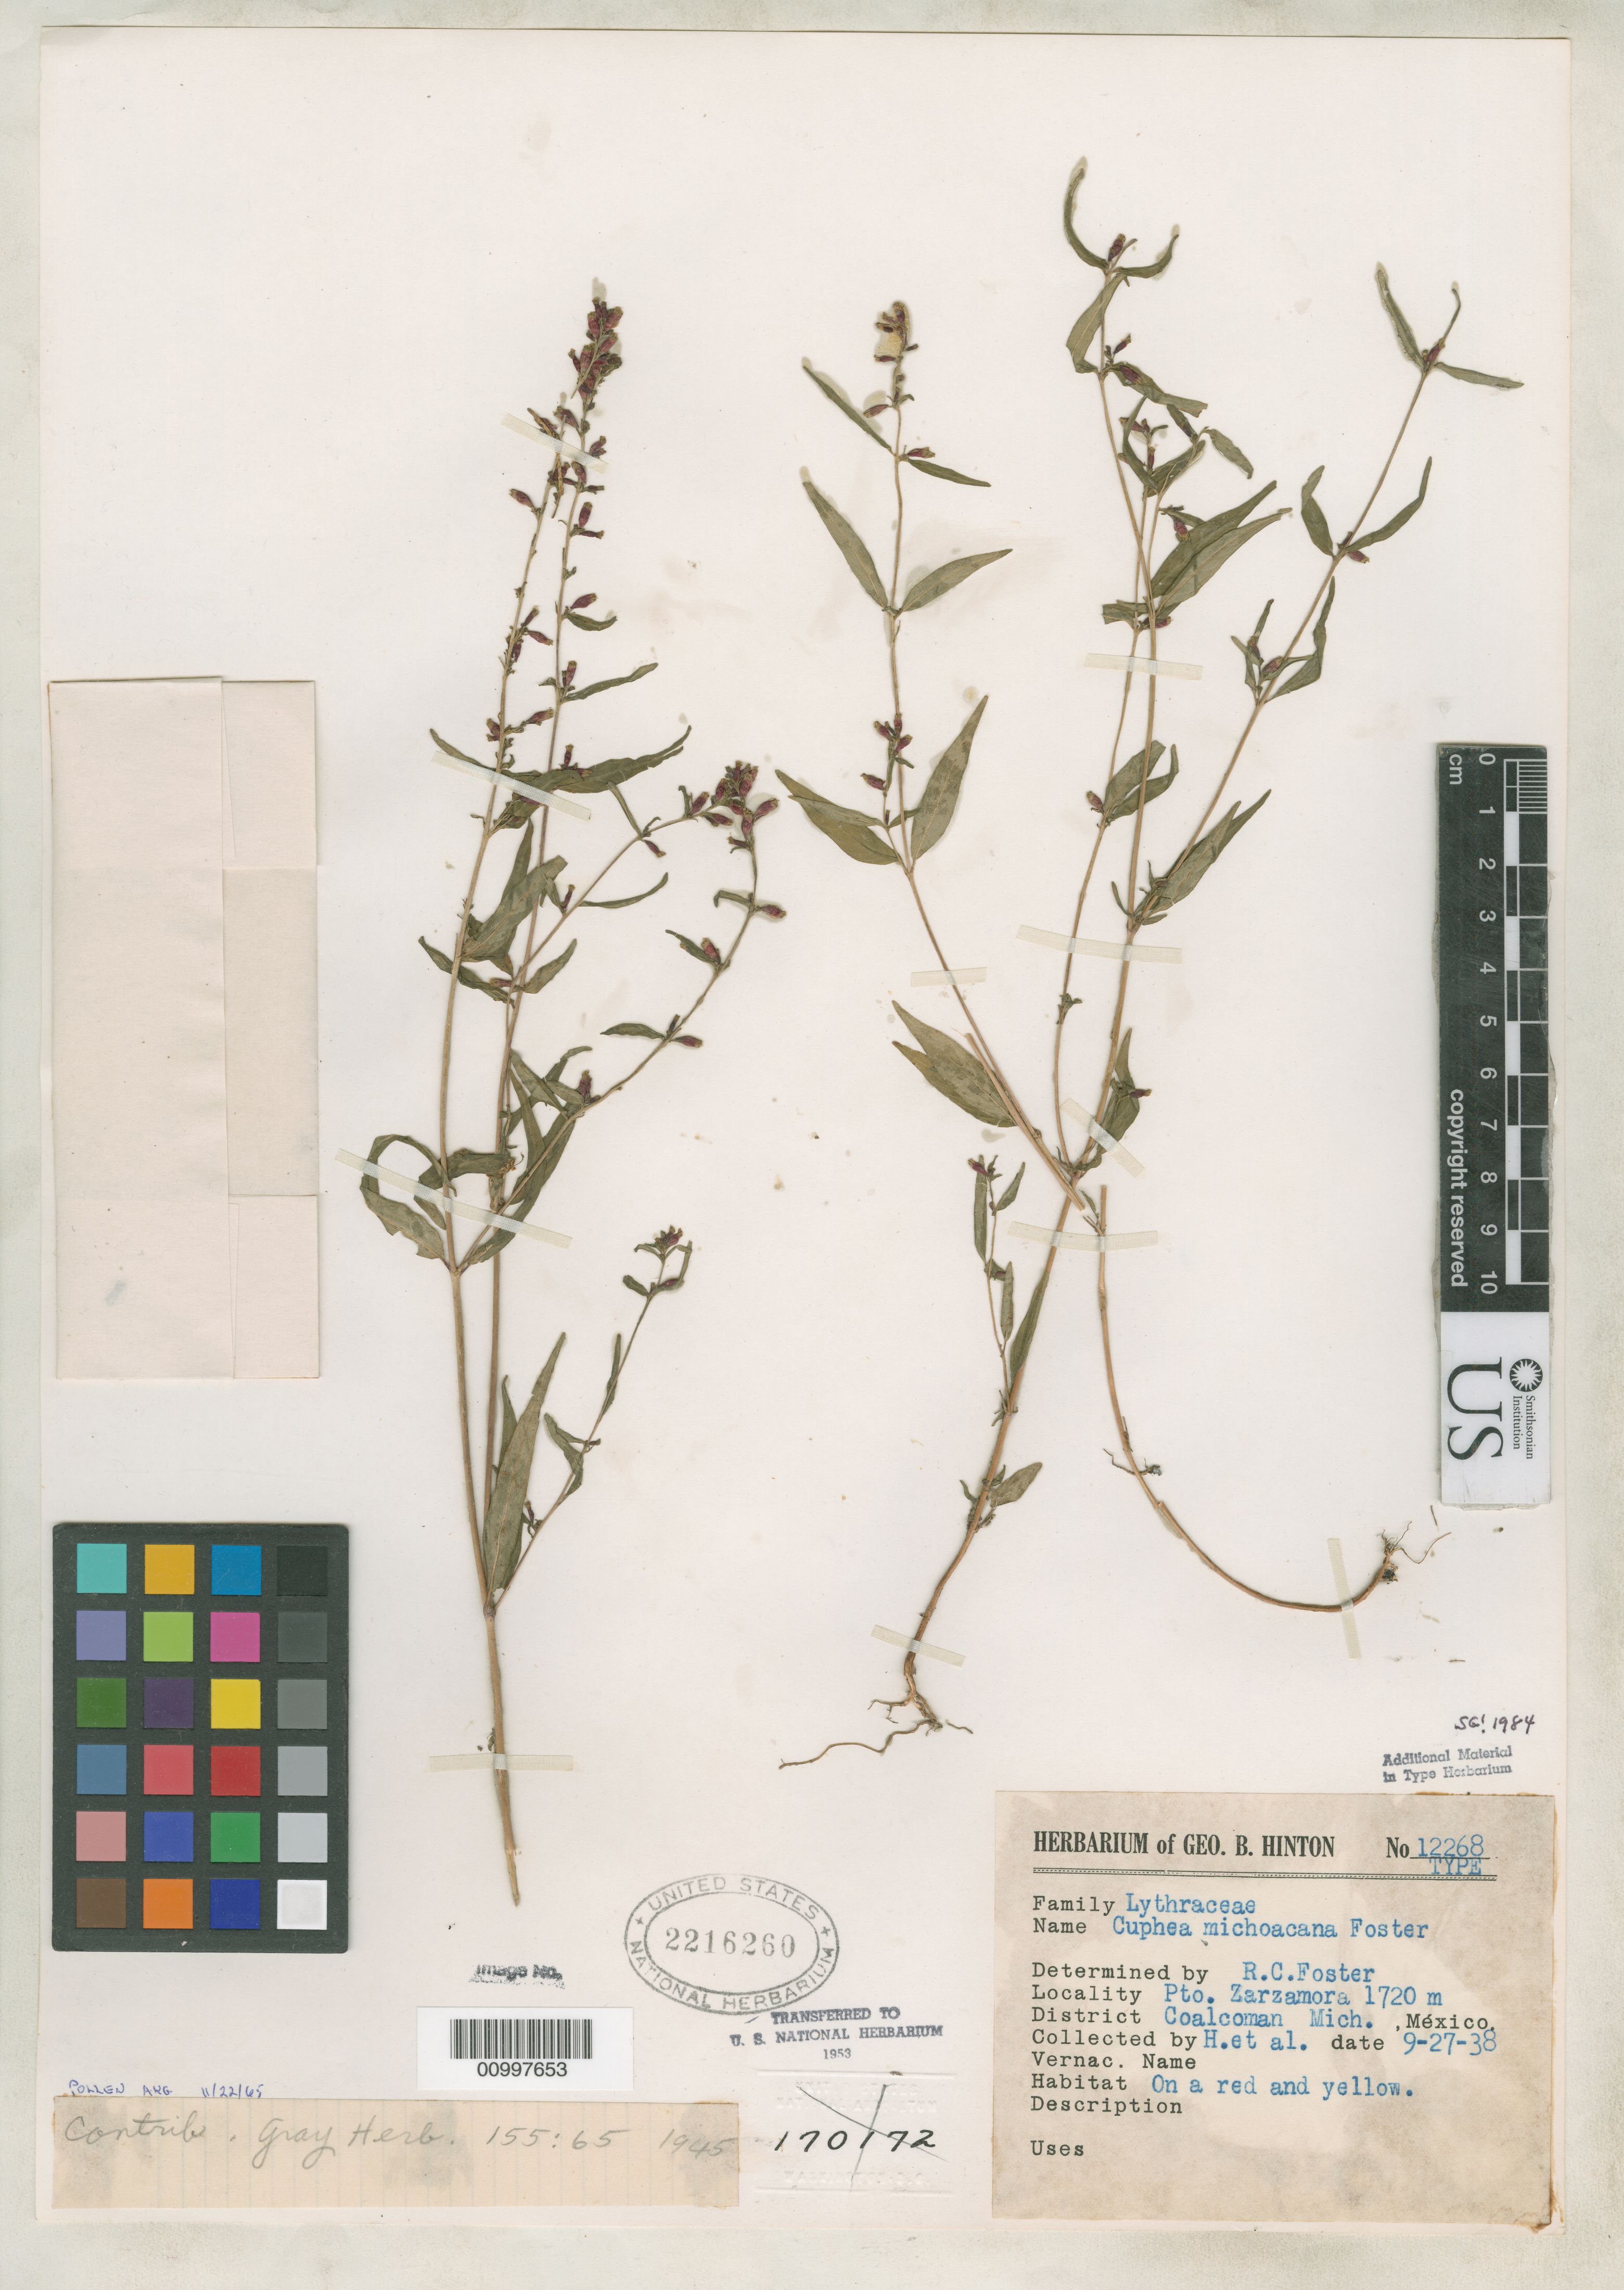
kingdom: Plantae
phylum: Tracheophyta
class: Magnoliopsida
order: Myrtales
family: Lythraceae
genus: Cuphea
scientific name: Cuphea michoacana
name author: R.C. Foster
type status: Isotype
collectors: G. B. Hinton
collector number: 12268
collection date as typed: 27 Sep 1938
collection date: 1938-09-27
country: Mexico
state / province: Michoacán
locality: Pto. Zarzamora. District Coalcoman.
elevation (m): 1720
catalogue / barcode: US 2216260